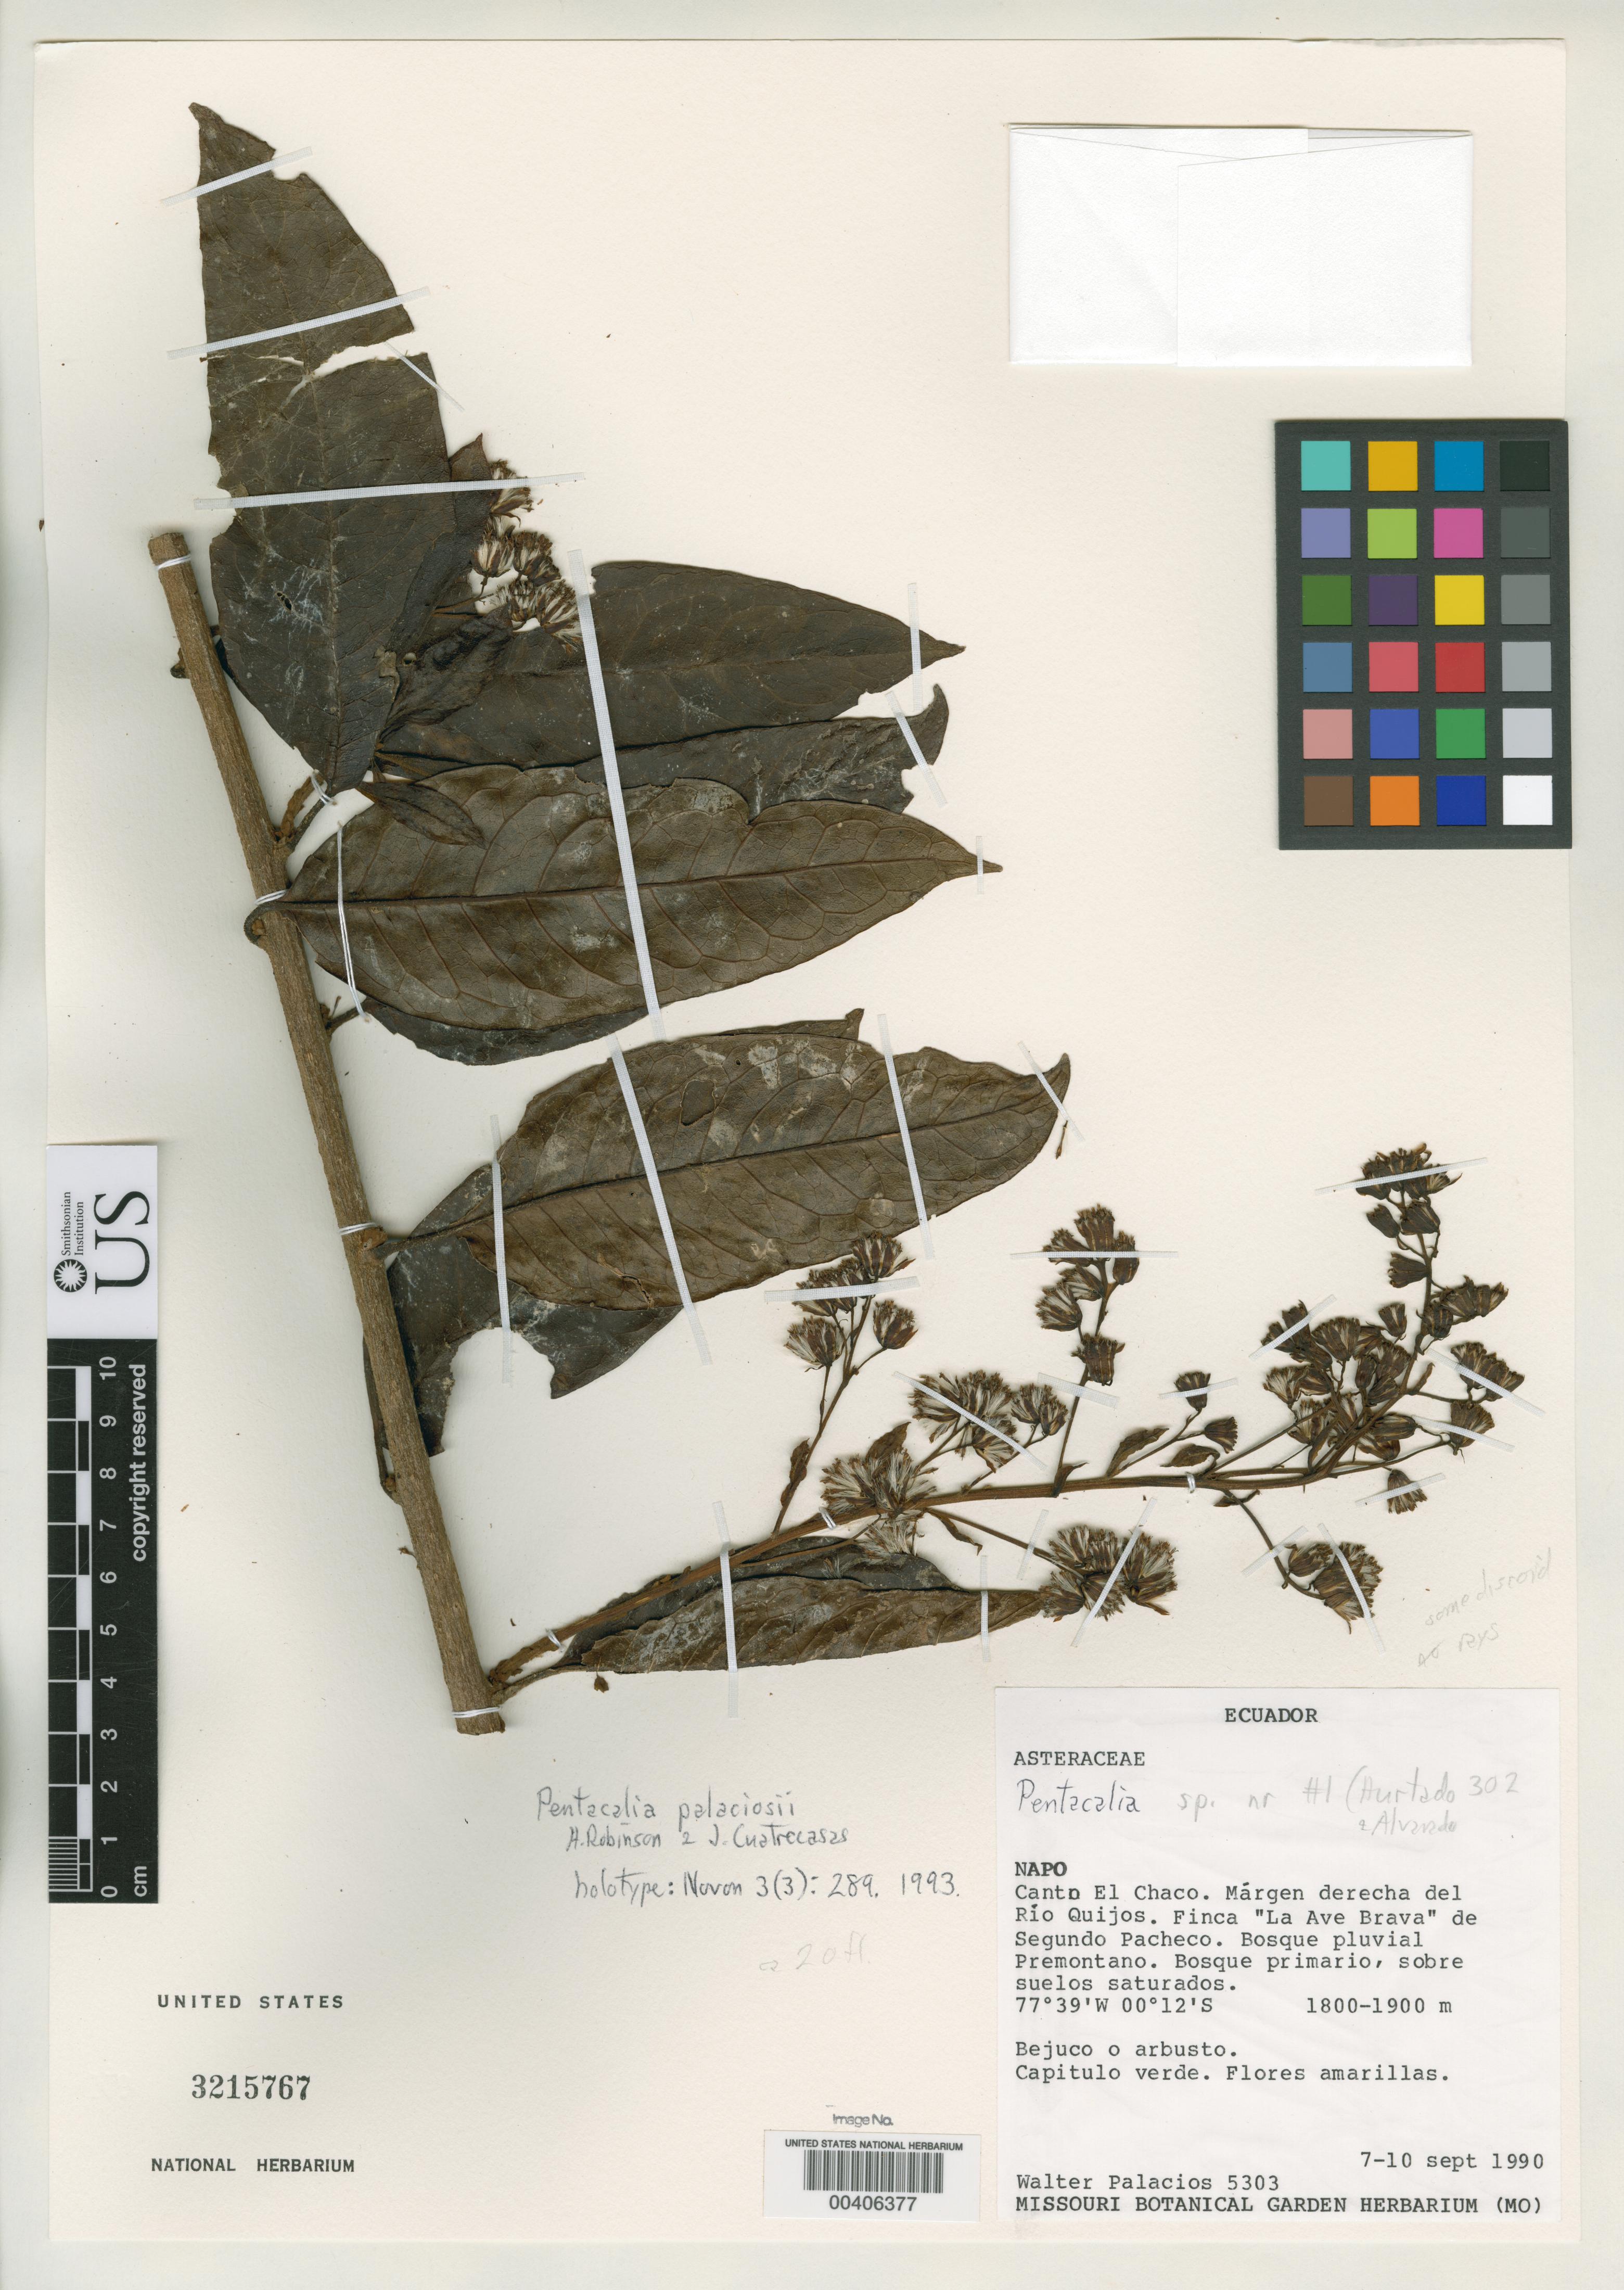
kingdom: Plantae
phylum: Tracheophyta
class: Magnoliopsida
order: Asterales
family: Asteraceae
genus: Pentacalia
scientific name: Pentacalia palaciosii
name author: H. Rob. & Cuatrec.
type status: Holotype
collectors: W. Palacios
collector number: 5303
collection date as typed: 10 Sep 1990 to 10 Sep 1993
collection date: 1990-09-10/1993-09-10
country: Ecuador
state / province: Napo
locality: Canto El Chaco, margen derecha del Rio Quijos, Finca "La Ave Brava" de Sugundo Pacheco. [Canto El Chaco, right bank of Rio Quijos, Finca "La Ave Brava" de Sugundo (segundo?) Pacheco.]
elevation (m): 1800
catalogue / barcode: US 3215767